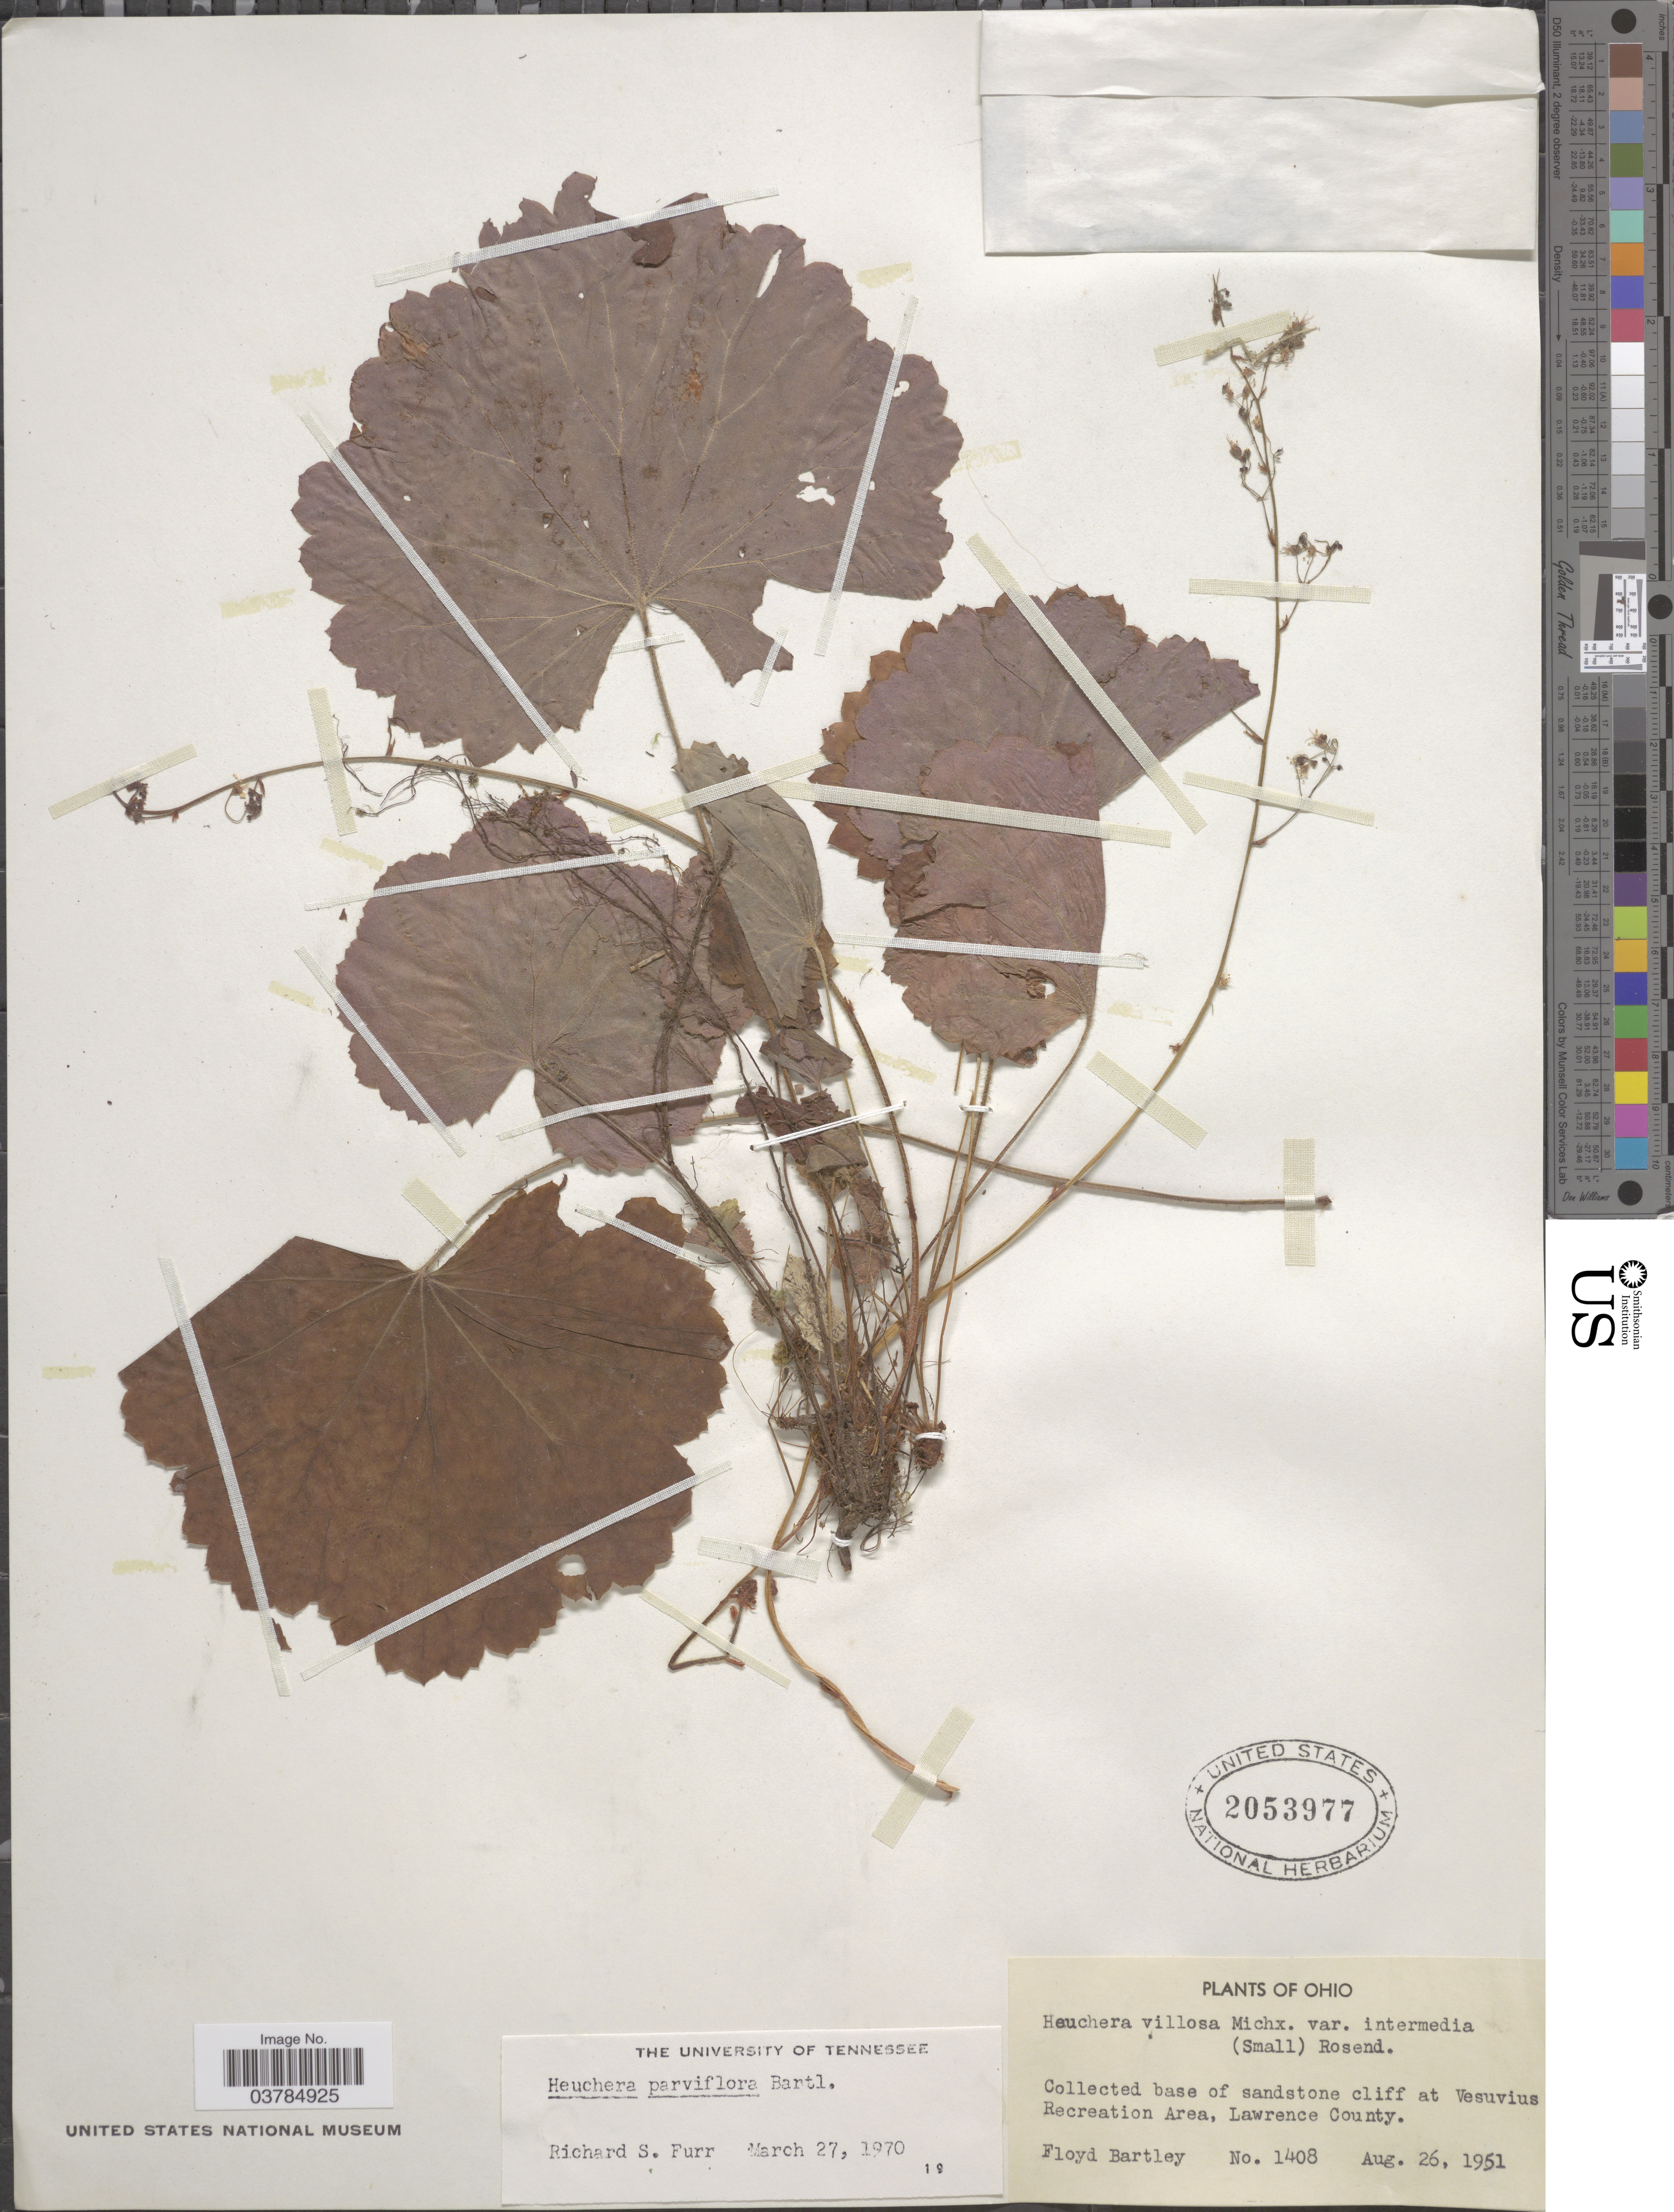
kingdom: Plantae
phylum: Tracheophyta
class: Magnoliopsida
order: Saxifragales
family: Saxifragaceae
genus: Heuchera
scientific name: Heuchera parviflora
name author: Bartl.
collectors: F. Bartley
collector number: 1408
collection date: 1951-08-26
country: United States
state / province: Ohio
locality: Collected base of sandstone cliff at Vesuvius Recreation Area, Lawrence County.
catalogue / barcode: US 2053977